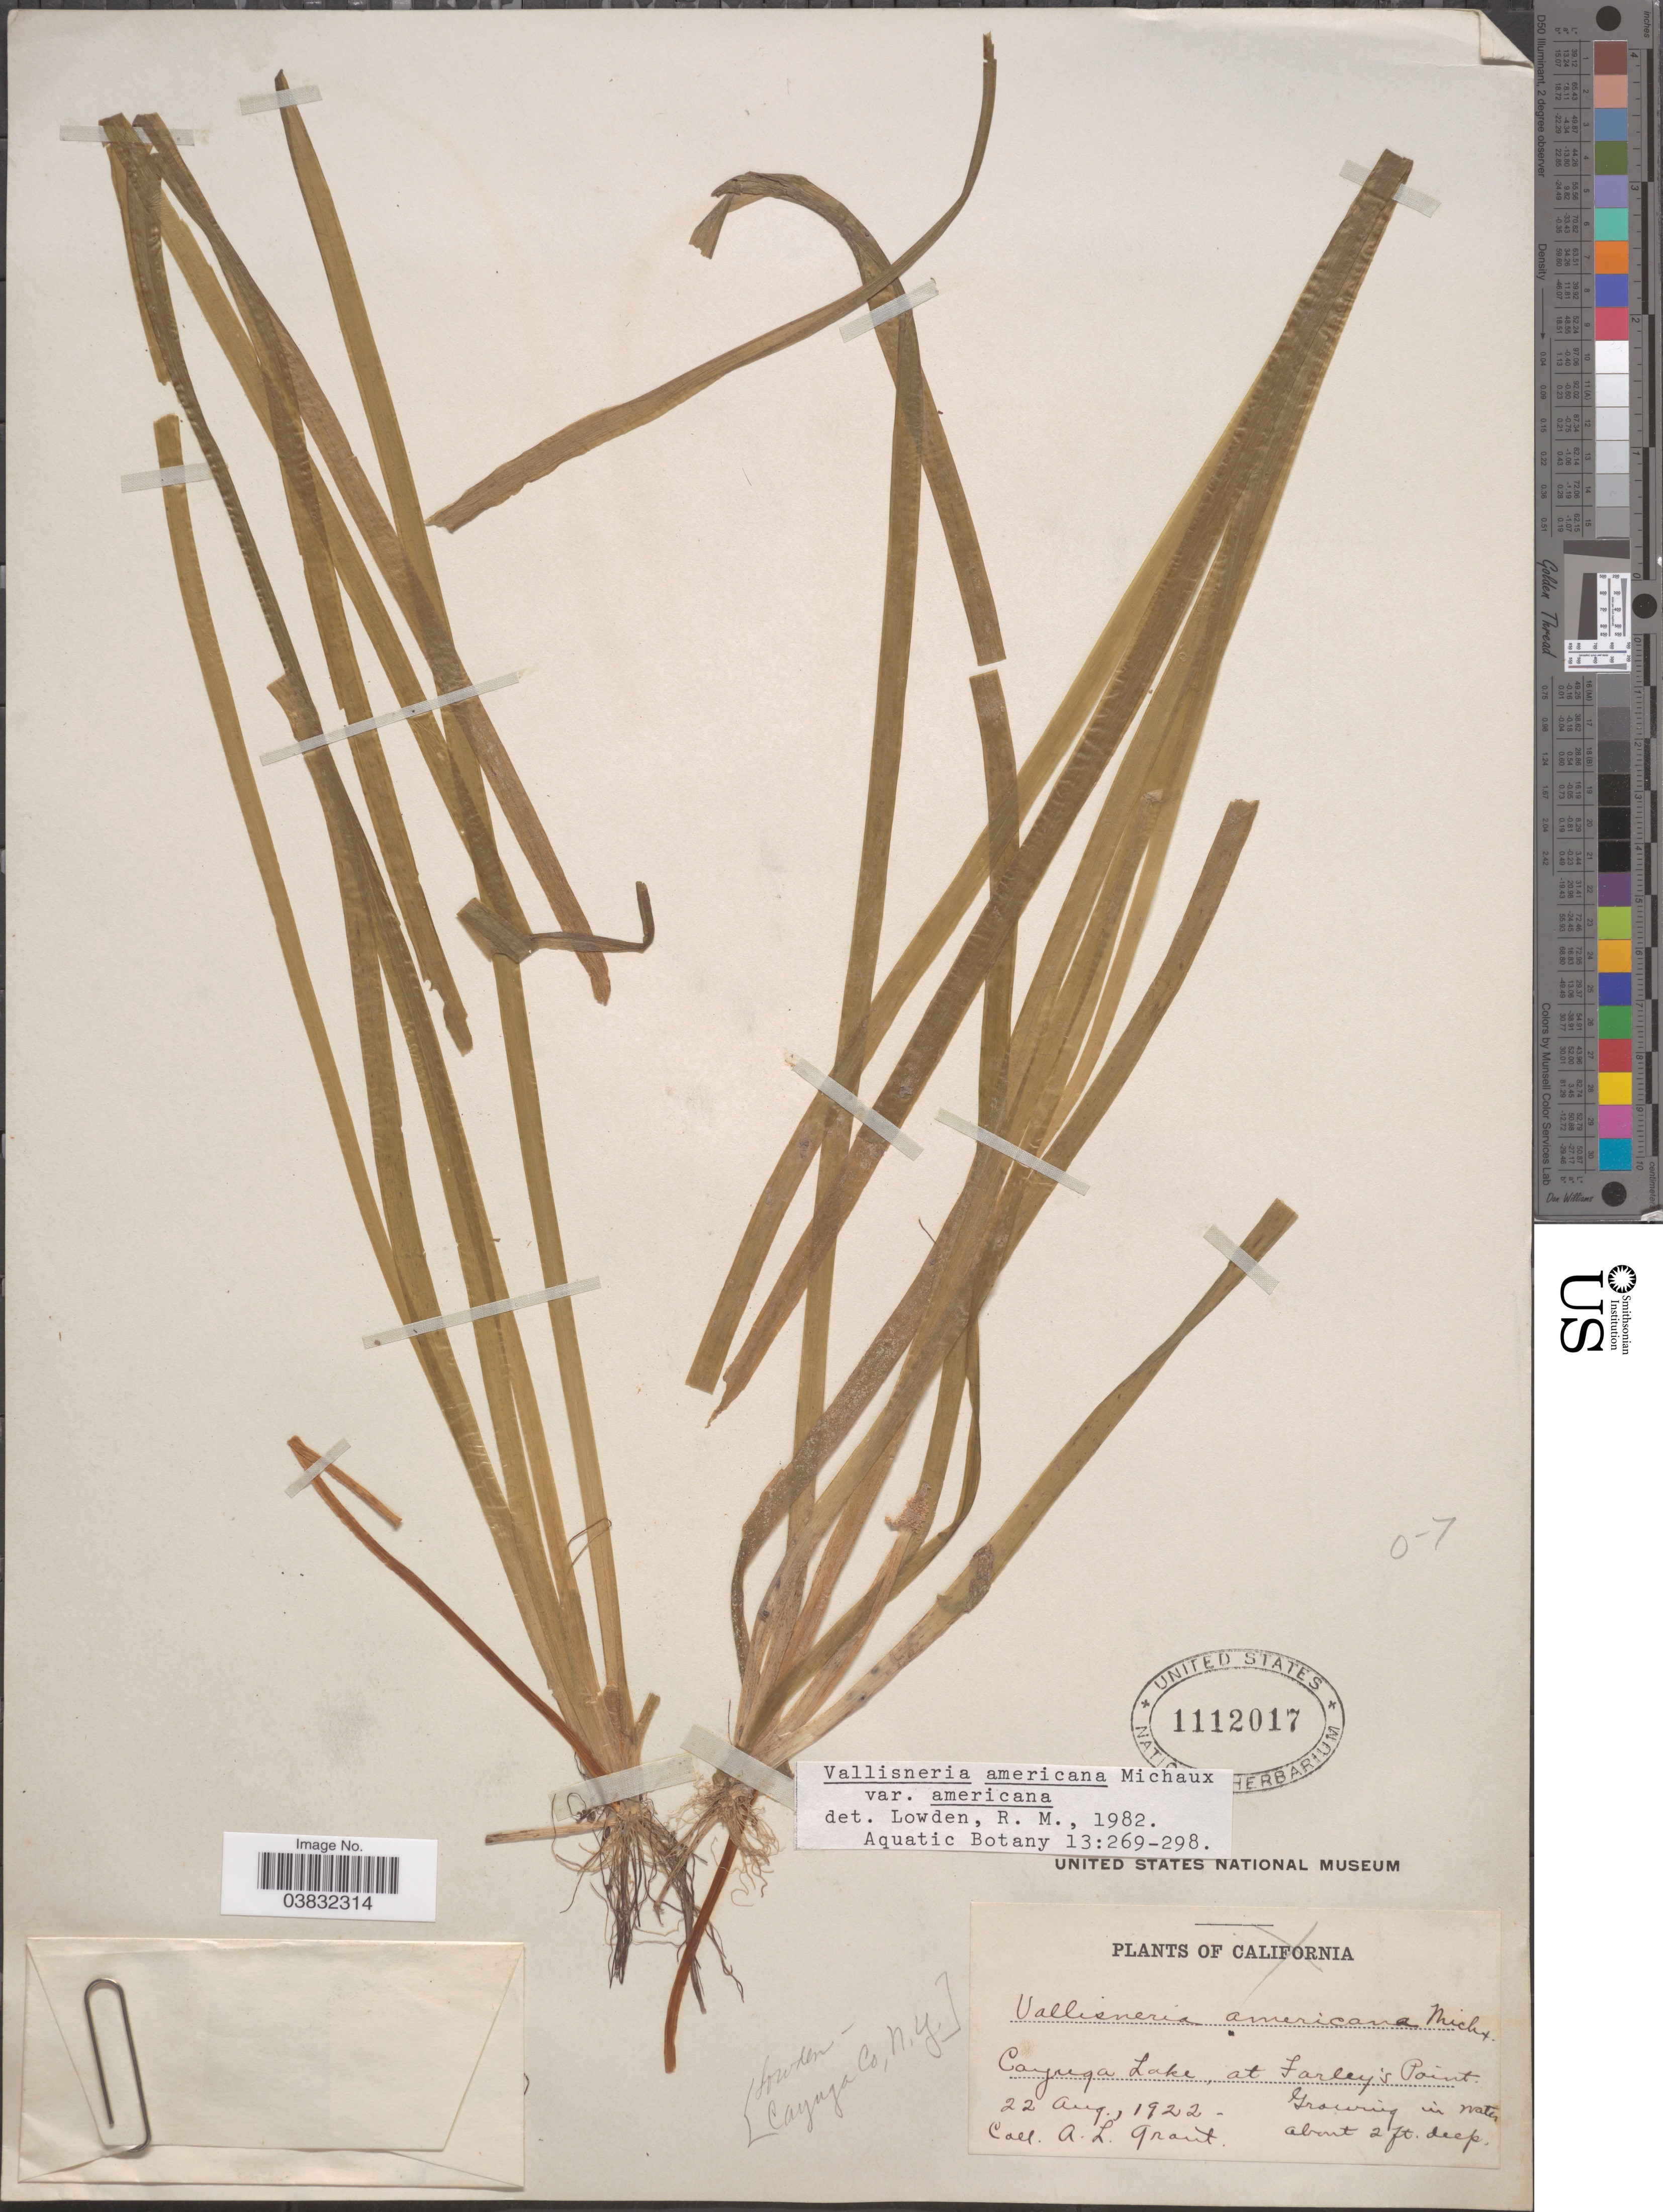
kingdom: Plantae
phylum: Tracheophyta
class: Liliopsida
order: Alismatales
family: Hydrocharitaceae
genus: Vallisneria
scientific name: Vallisneria americana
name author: Michx.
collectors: A. L. Grant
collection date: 1922-08-22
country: United States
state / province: New York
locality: Cayuga Lake, at Farley's Point.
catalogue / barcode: US 1112017